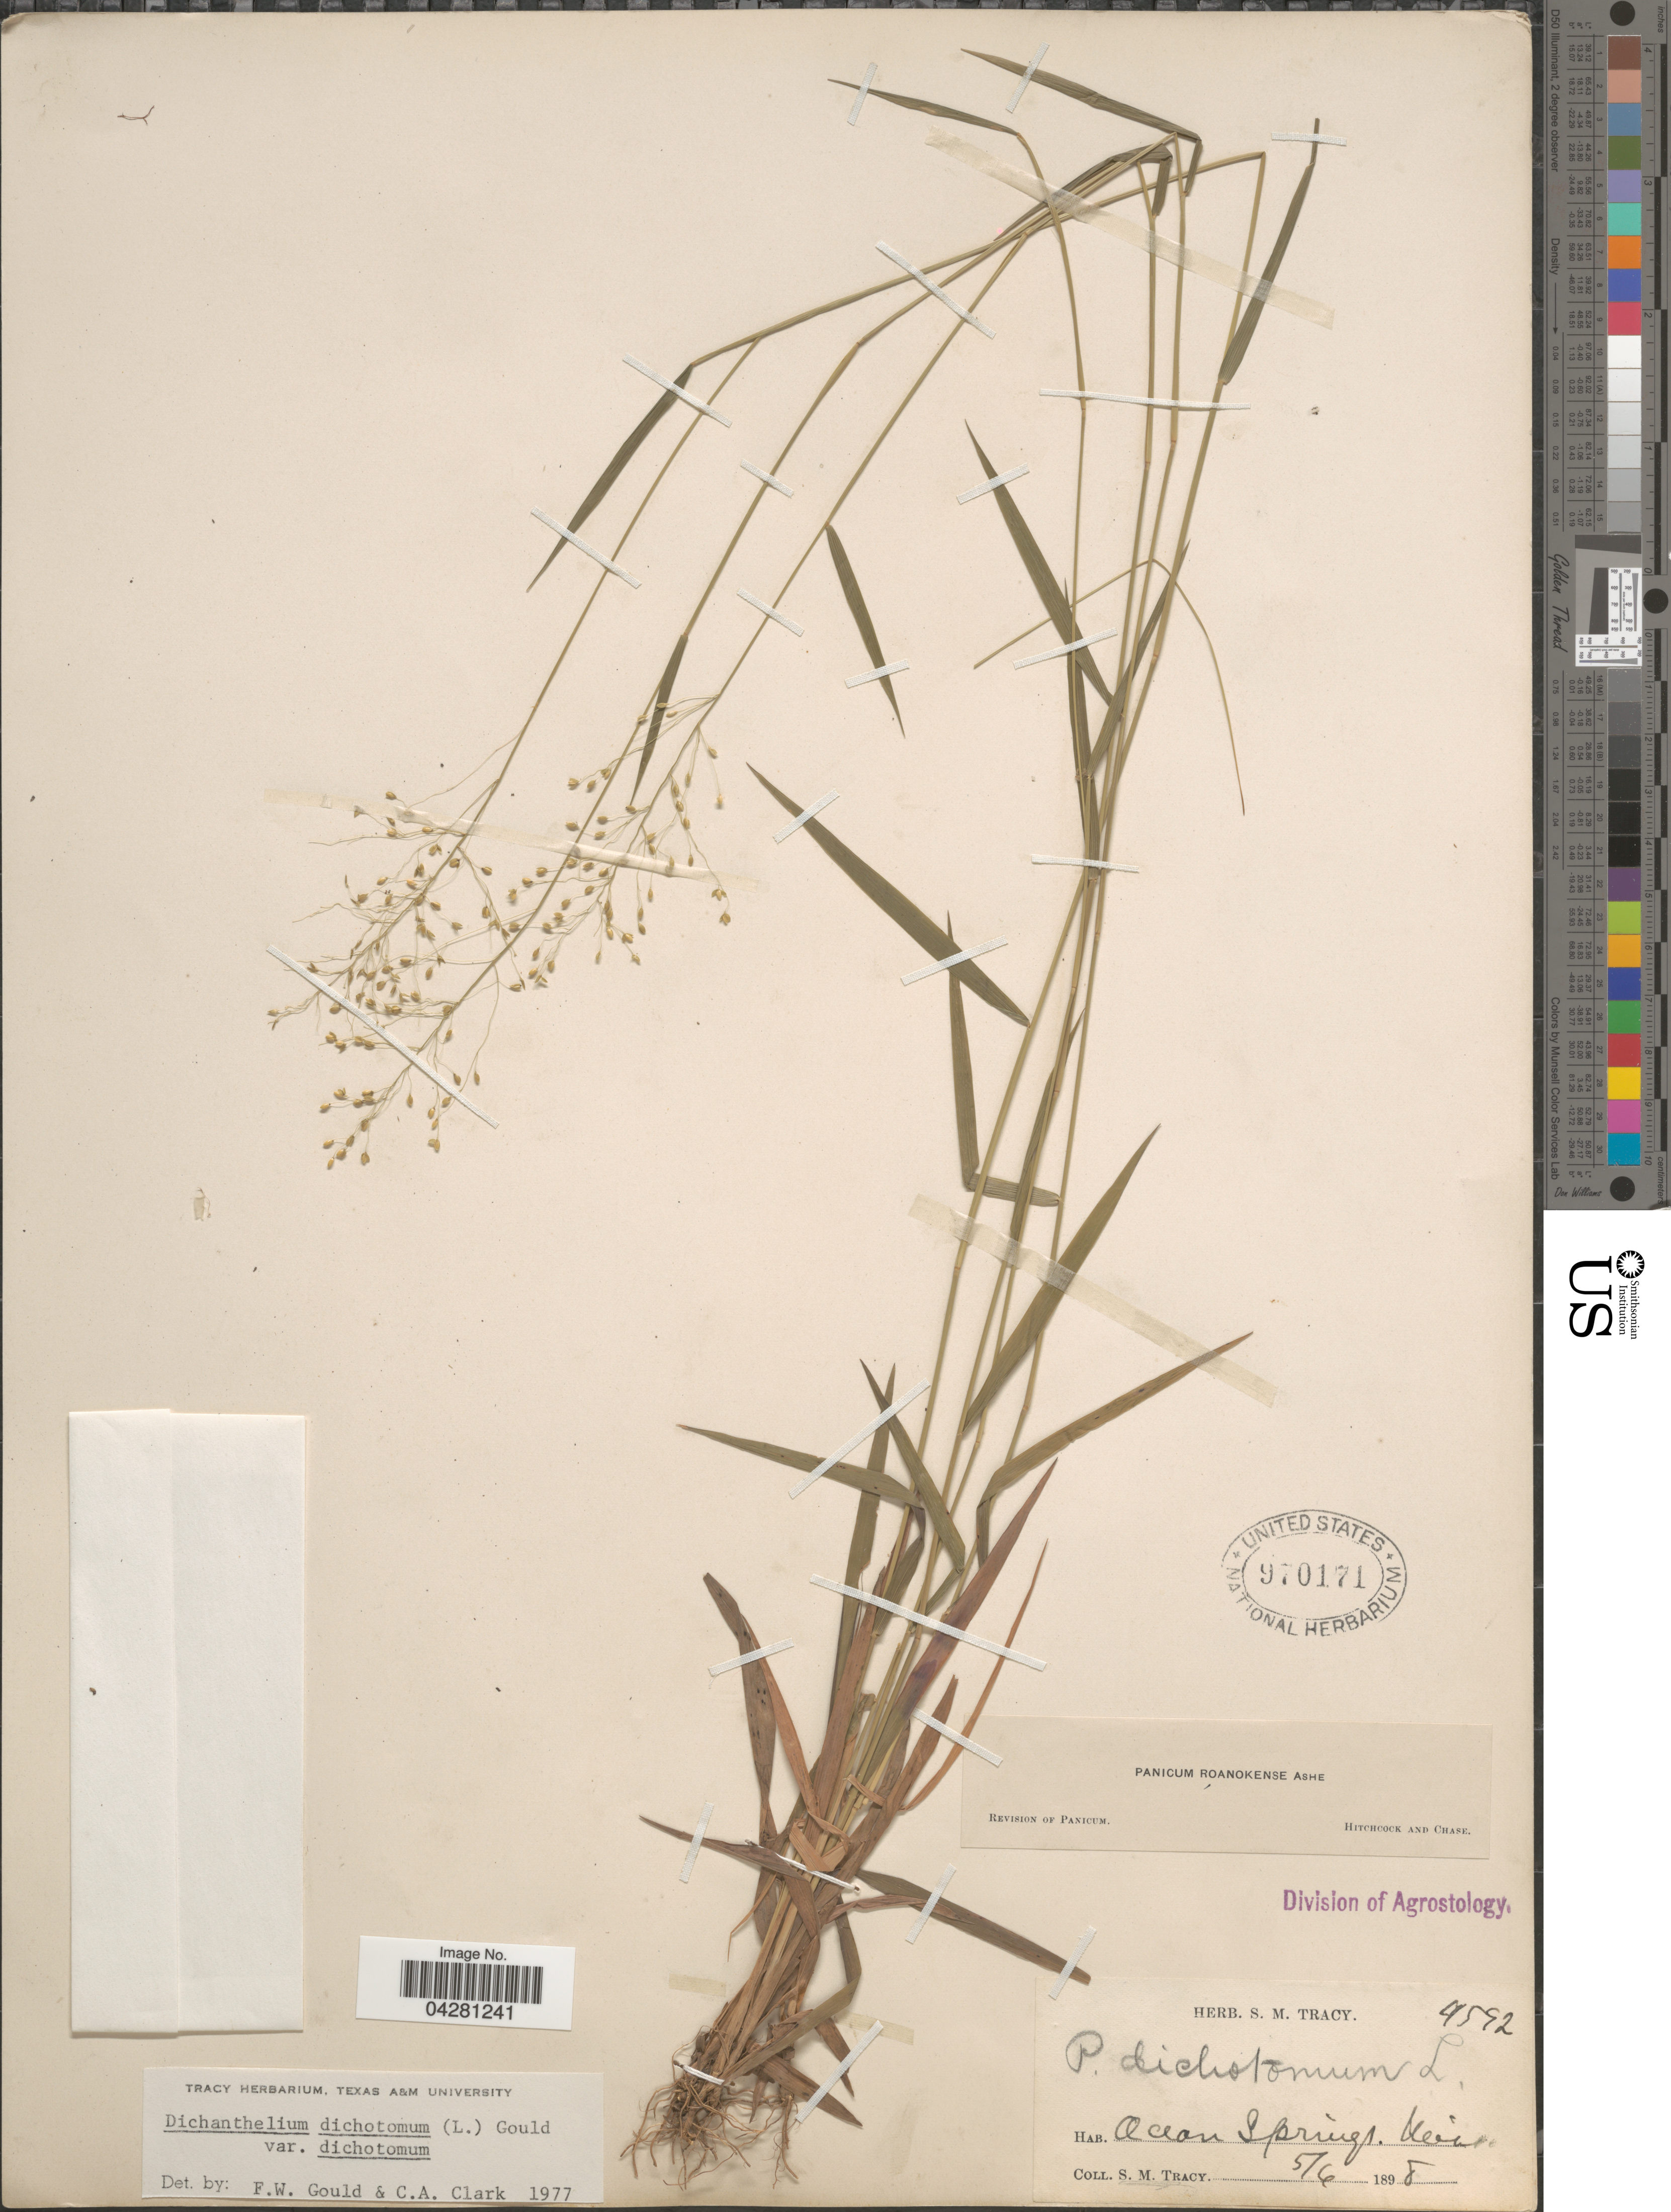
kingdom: Plantae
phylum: Tracheophyta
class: Liliopsida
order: Poales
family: Poaceae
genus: Dichanthelium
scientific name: Dichanthelium dichotomum var. dichotomum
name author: (L.) Gould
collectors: S. M. Tracy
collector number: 4592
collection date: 1898-05-06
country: United States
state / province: Mississippi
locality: Ocean Springs.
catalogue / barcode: US 970171